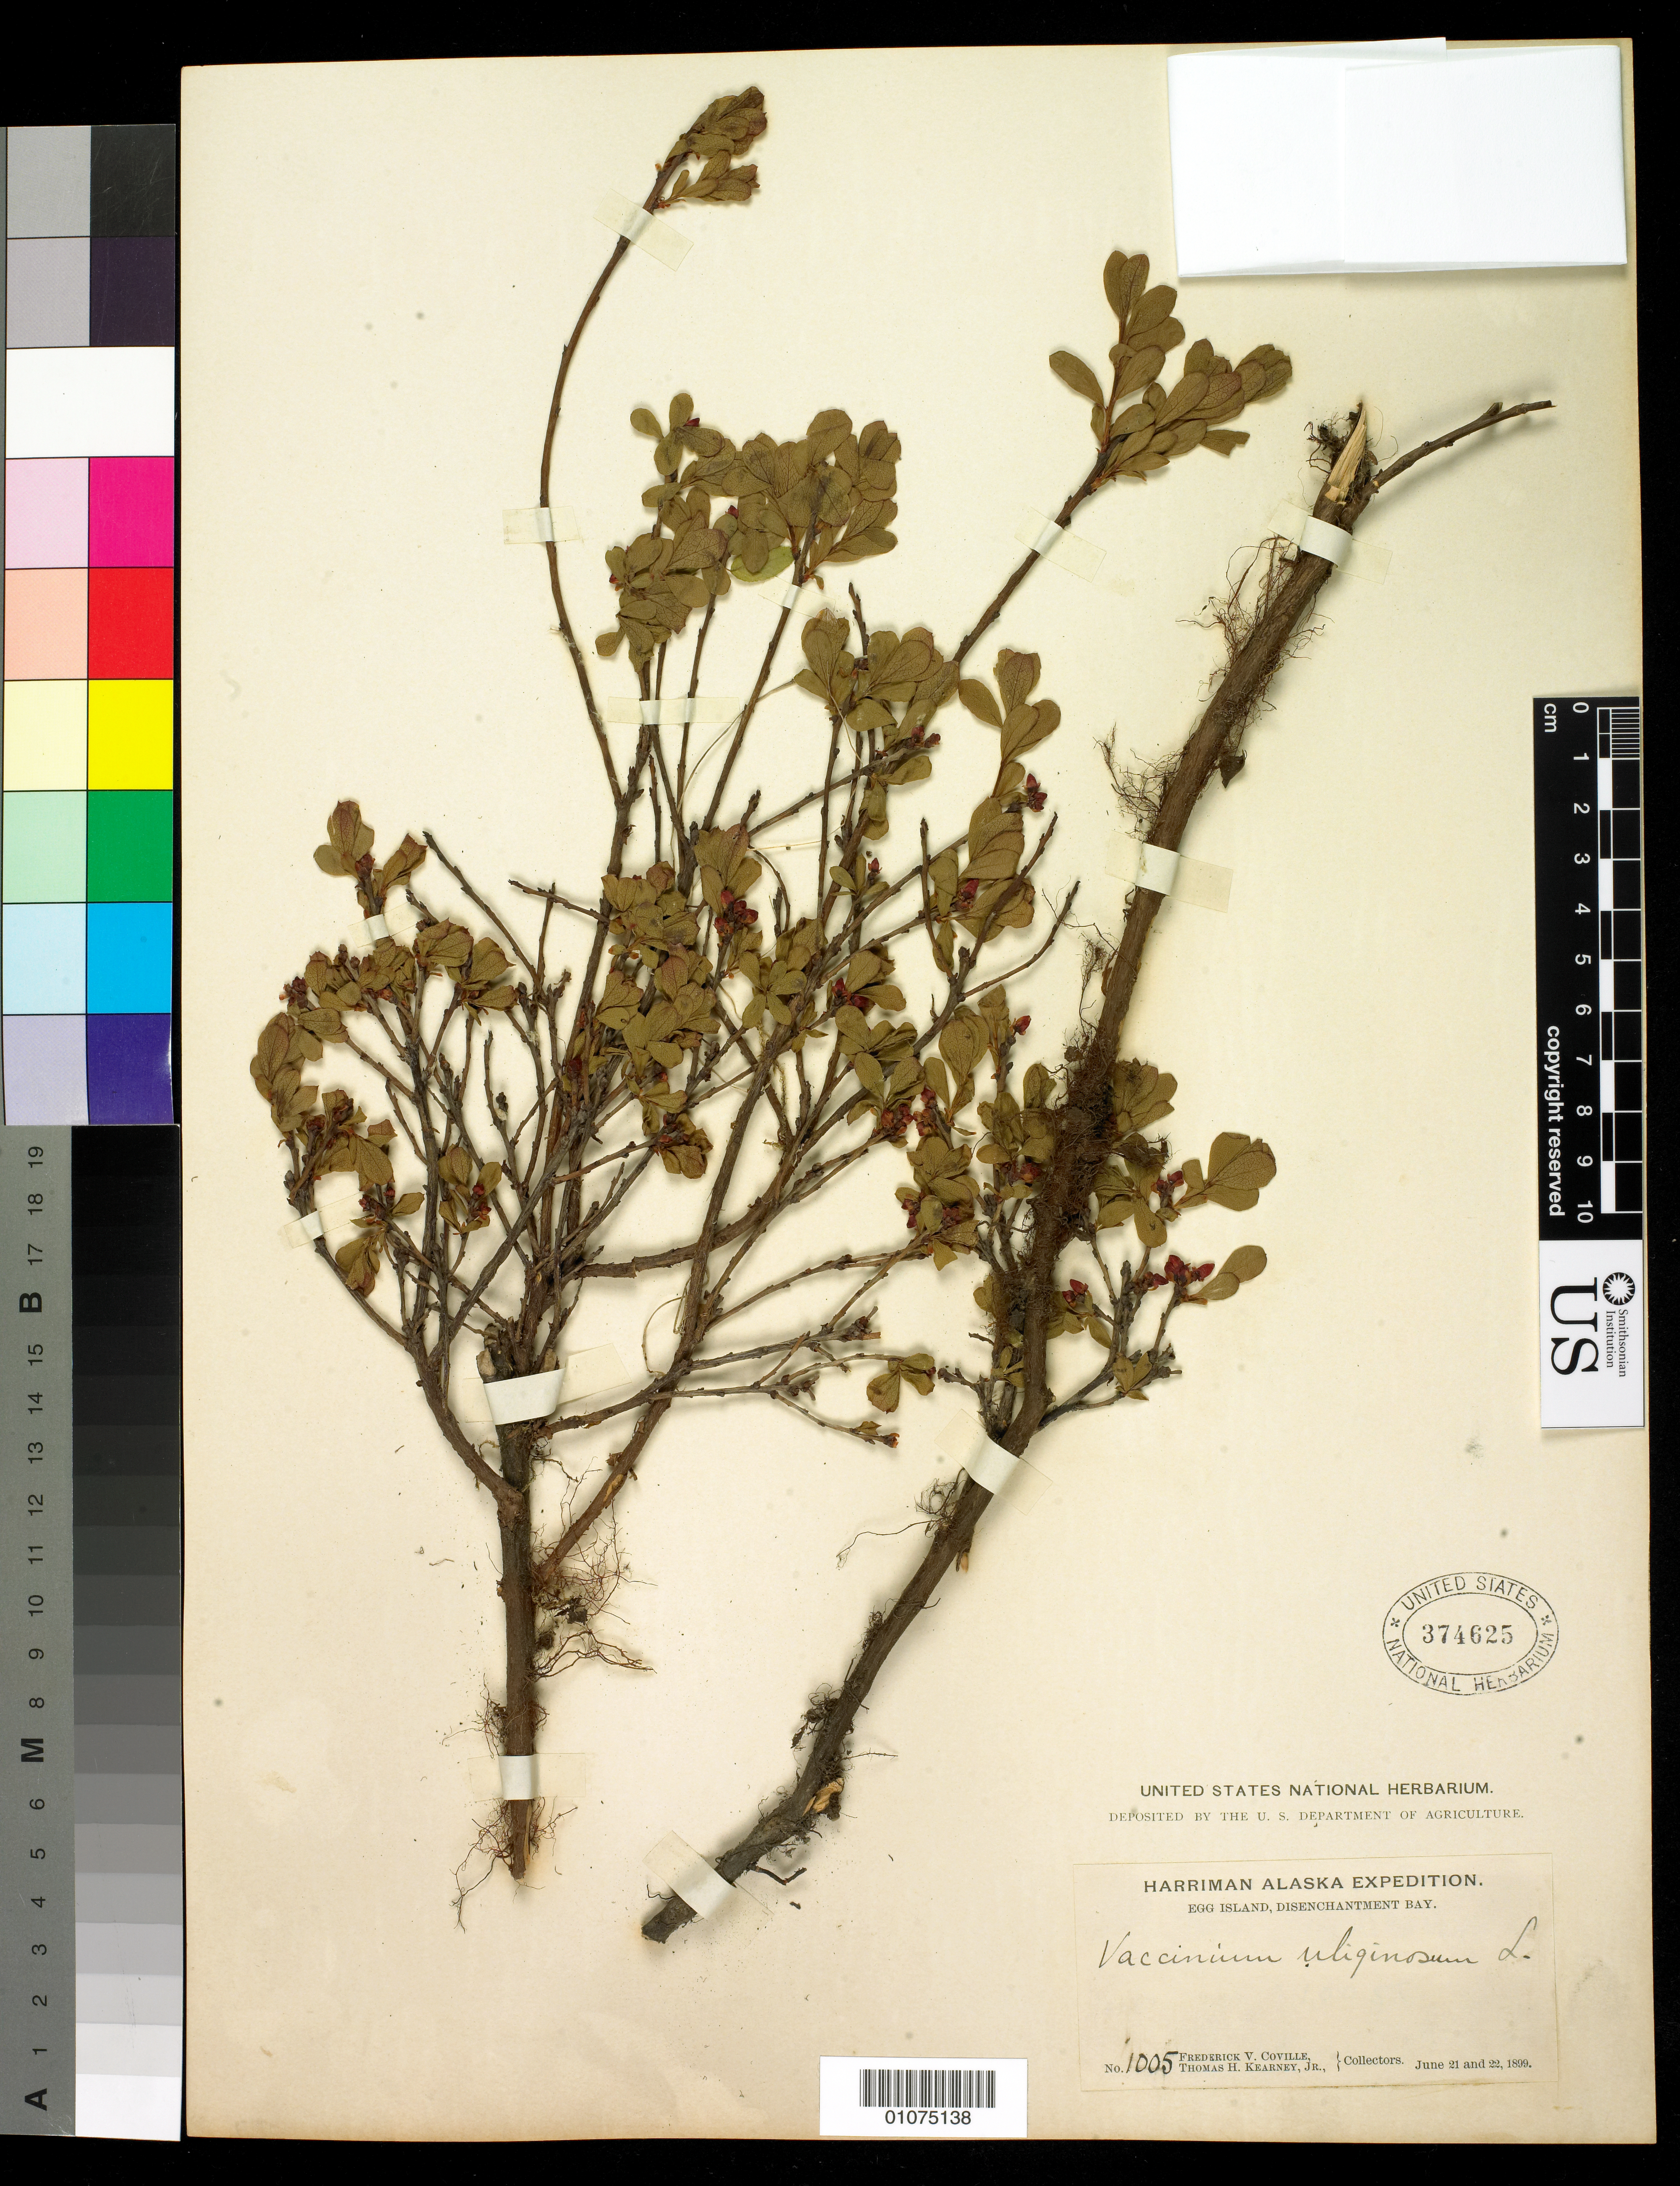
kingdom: Plantae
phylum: Tracheophyta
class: Magnoliopsida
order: Ericales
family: Ericaceae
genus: Vaccinium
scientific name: Vaccinium uliginosum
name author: L.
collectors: F. V. Coville & T. H. Kearney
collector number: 1005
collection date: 1899-06-21,1899-06-22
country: United States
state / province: Alaska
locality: Egg Island, Disenchantment Bay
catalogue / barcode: US 374625